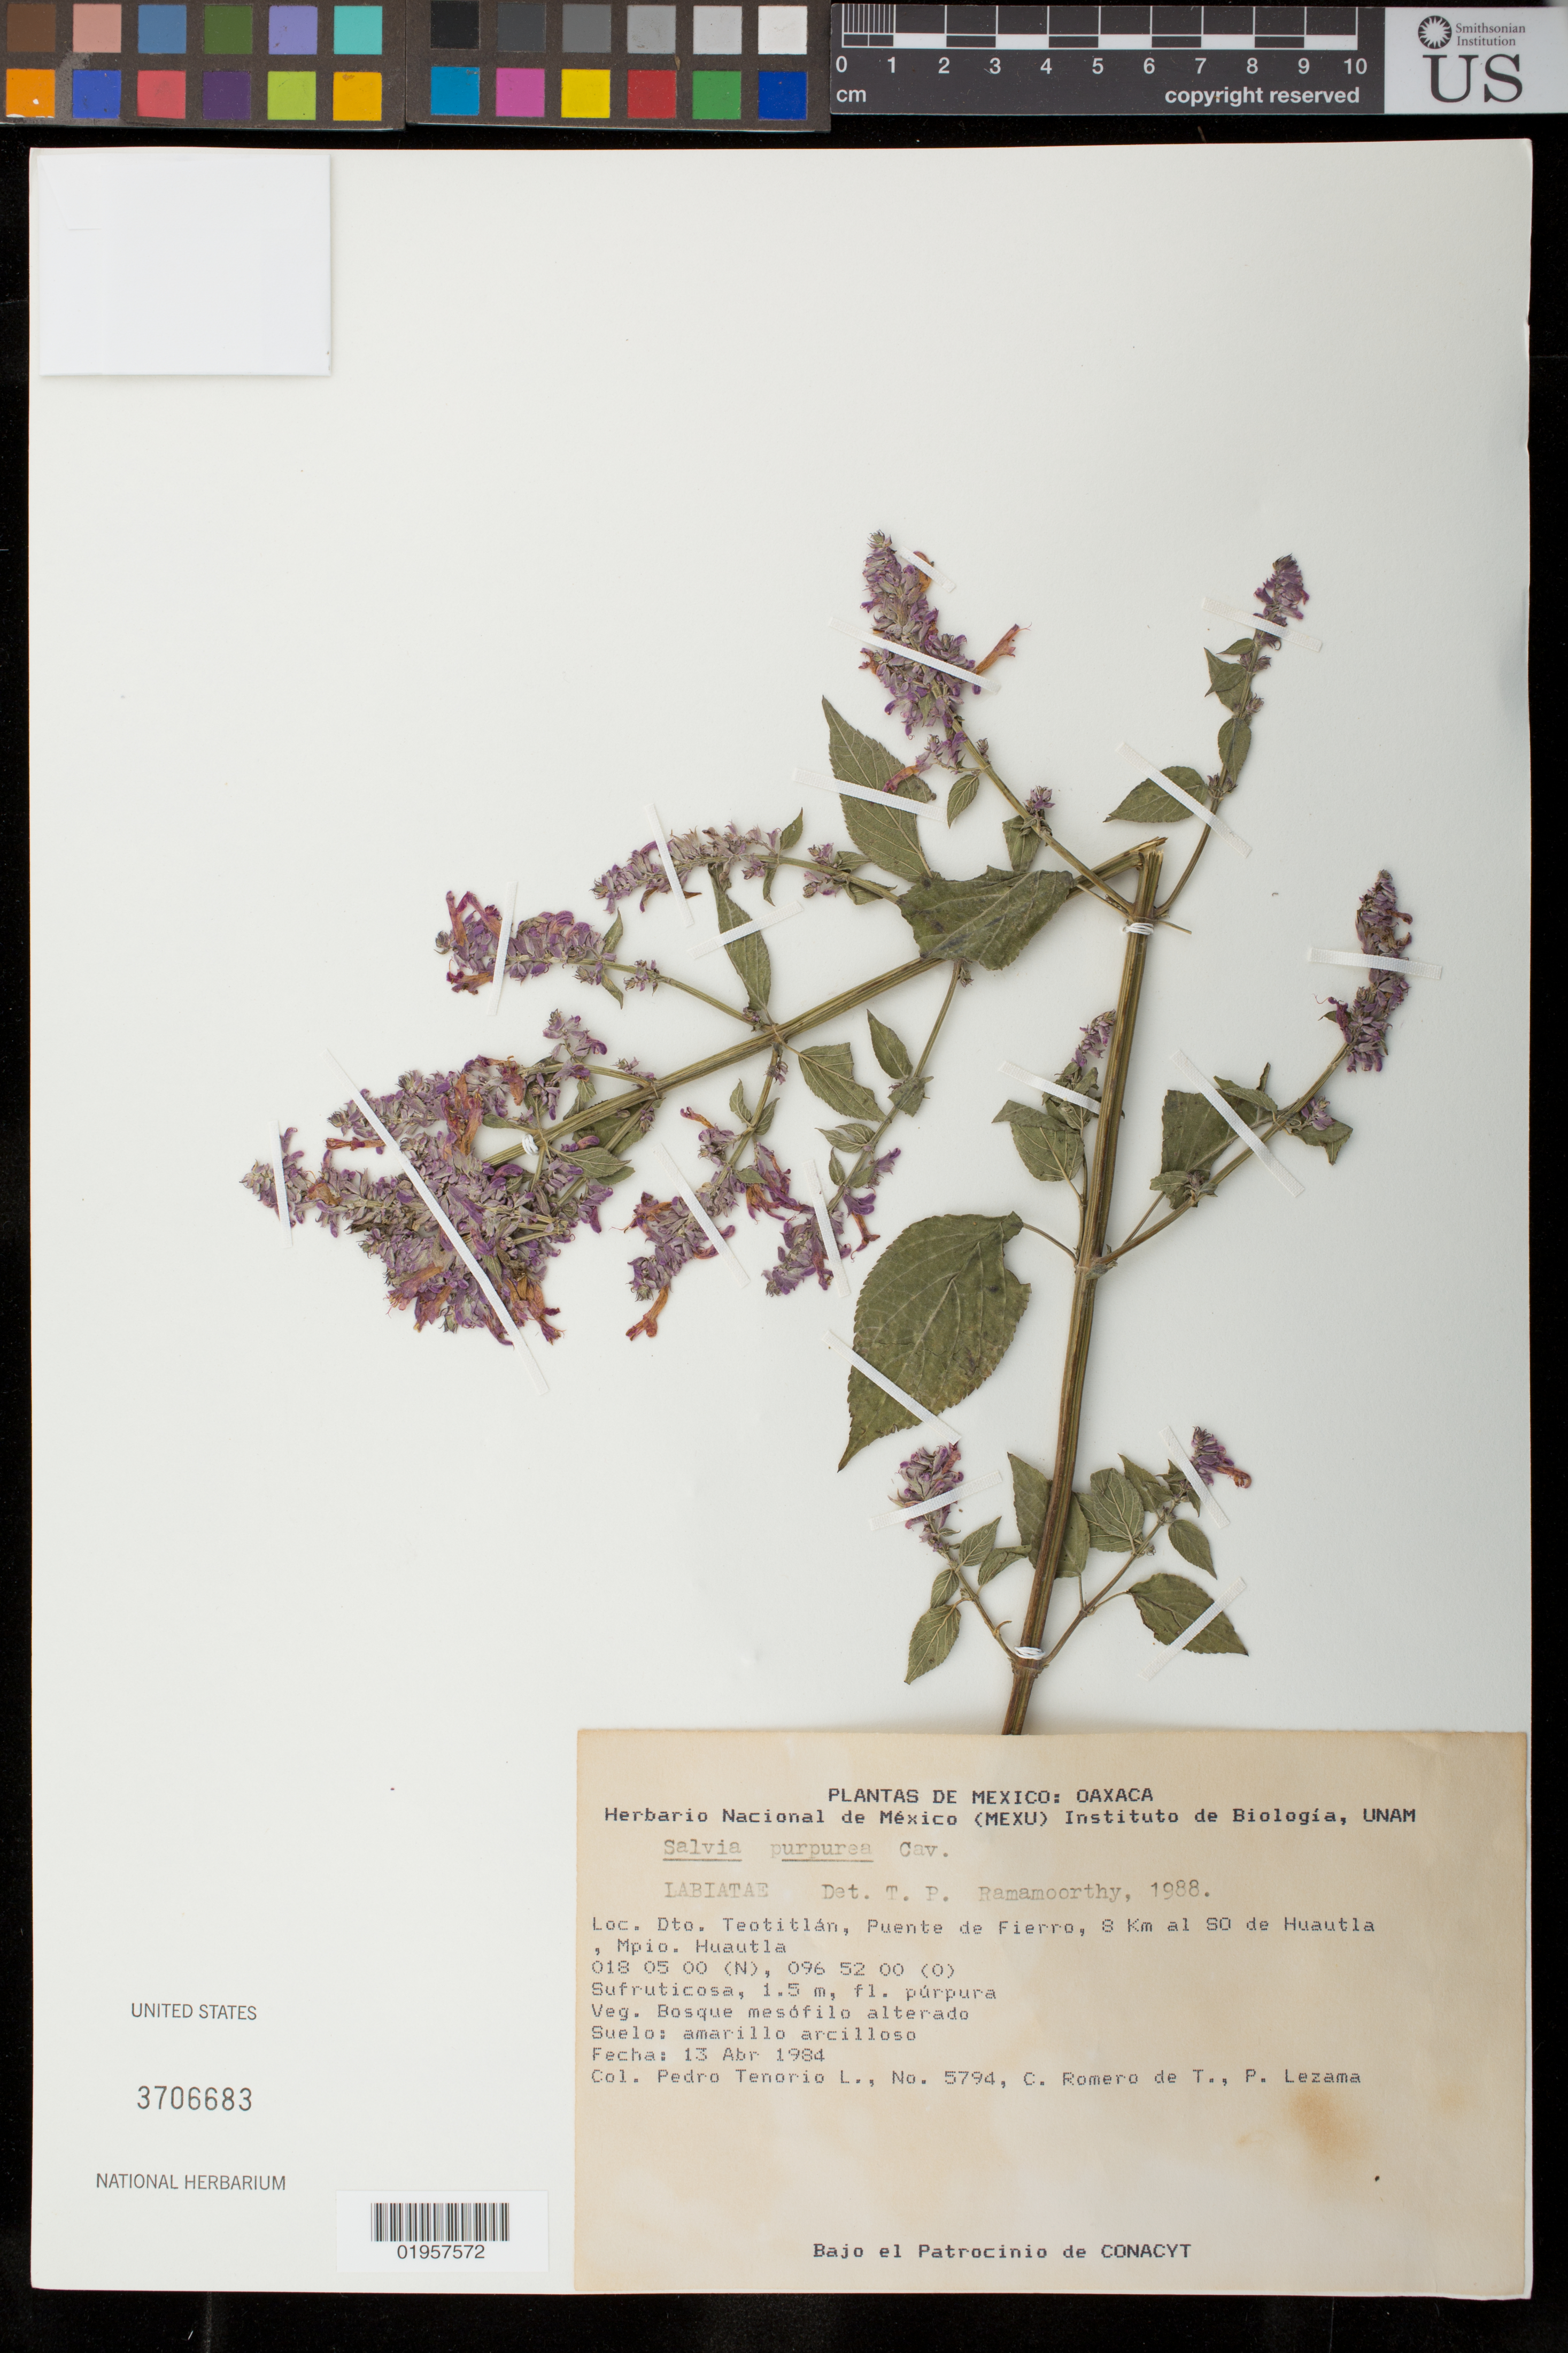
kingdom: Plantae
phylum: Tracheophyta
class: Magnoliopsida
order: Lamiales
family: Lamiaceae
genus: Salvia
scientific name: Salvia purpurea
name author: Cav.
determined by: Ramamoorthy, T. P.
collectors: P. Tenorio Lezama, C. Romero de T. & P. Lezama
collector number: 5794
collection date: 1984-04-13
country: Mexico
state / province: Oaxaca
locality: Dto.Teoititlán, Mpio. Huautla. Puente de Fierro, 8 km al SO de Huautla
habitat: Bosque mesófila alterado; suelo amarillo arcilloso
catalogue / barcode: US 3706683